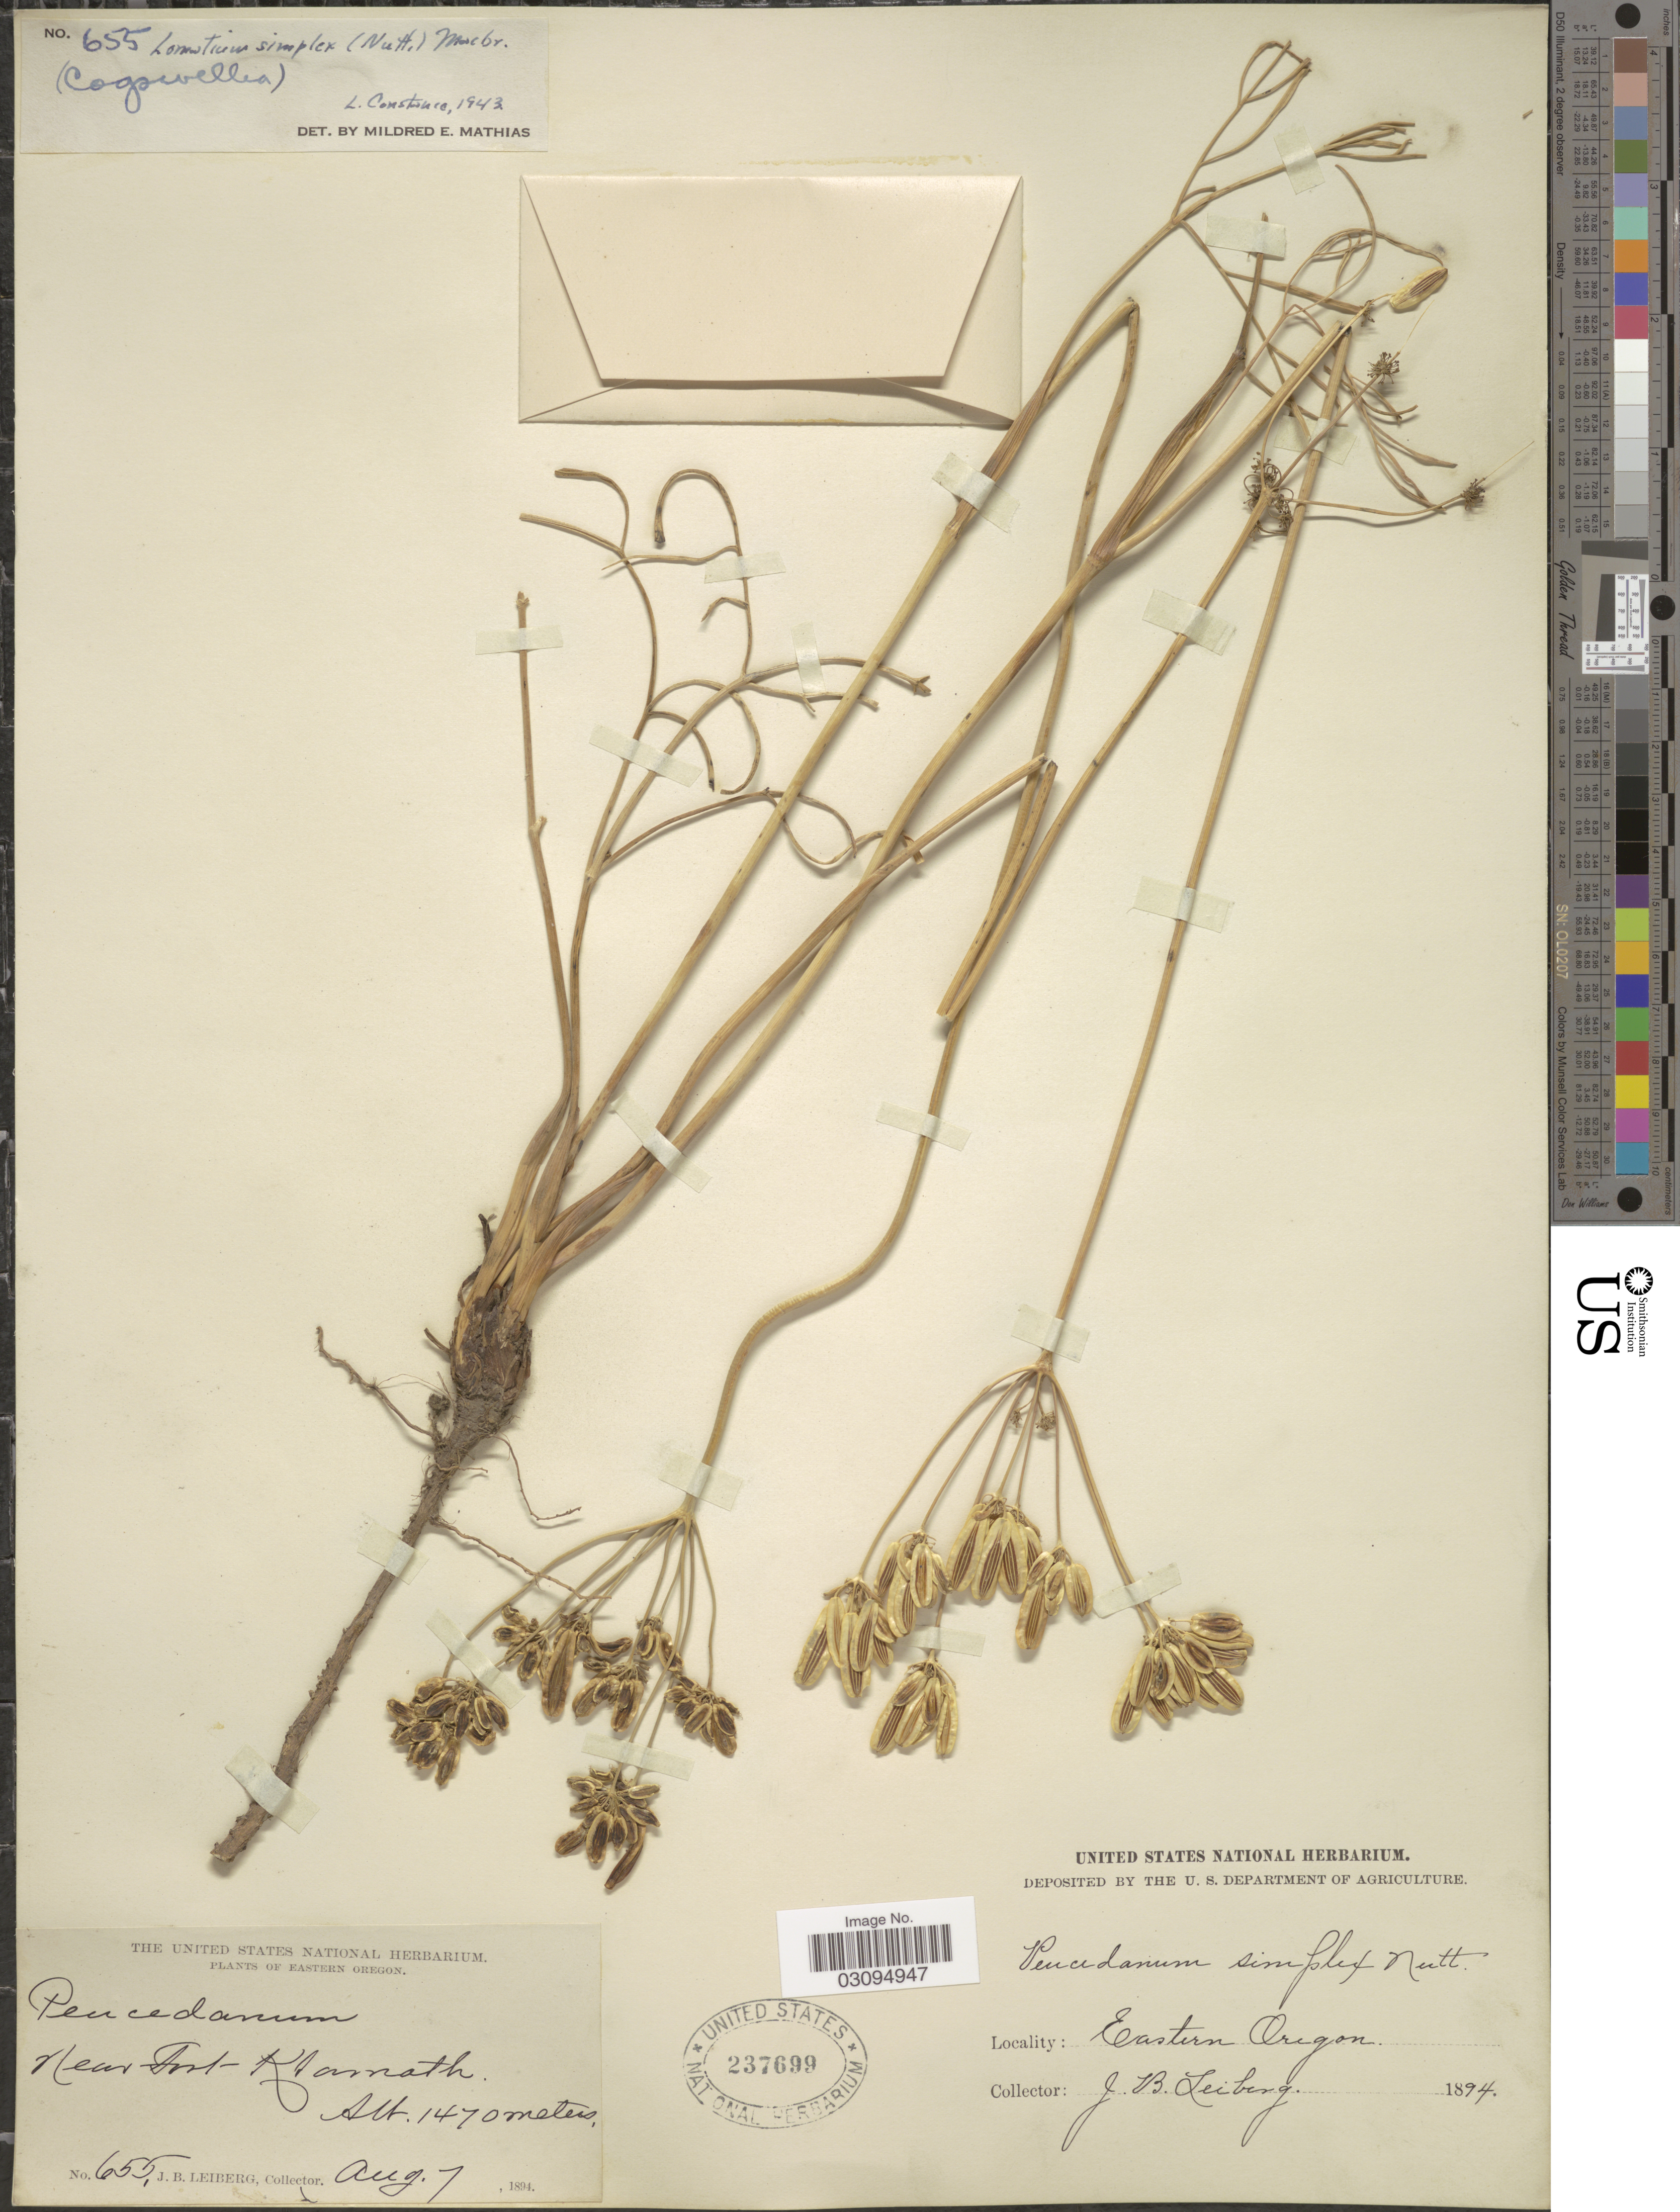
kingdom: Plantae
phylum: Tracheophyta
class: Magnoliopsida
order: Apiales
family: Apiaceae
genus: Lomatium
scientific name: Lomatium platycarpum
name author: (Torr.) J.M. Coult. & Rose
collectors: J. B. Leiberg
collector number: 655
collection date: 1894-08-07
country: United States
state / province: Oregon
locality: Eastern Oregon, Near Fort Klamath.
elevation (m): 1470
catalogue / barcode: US 237699